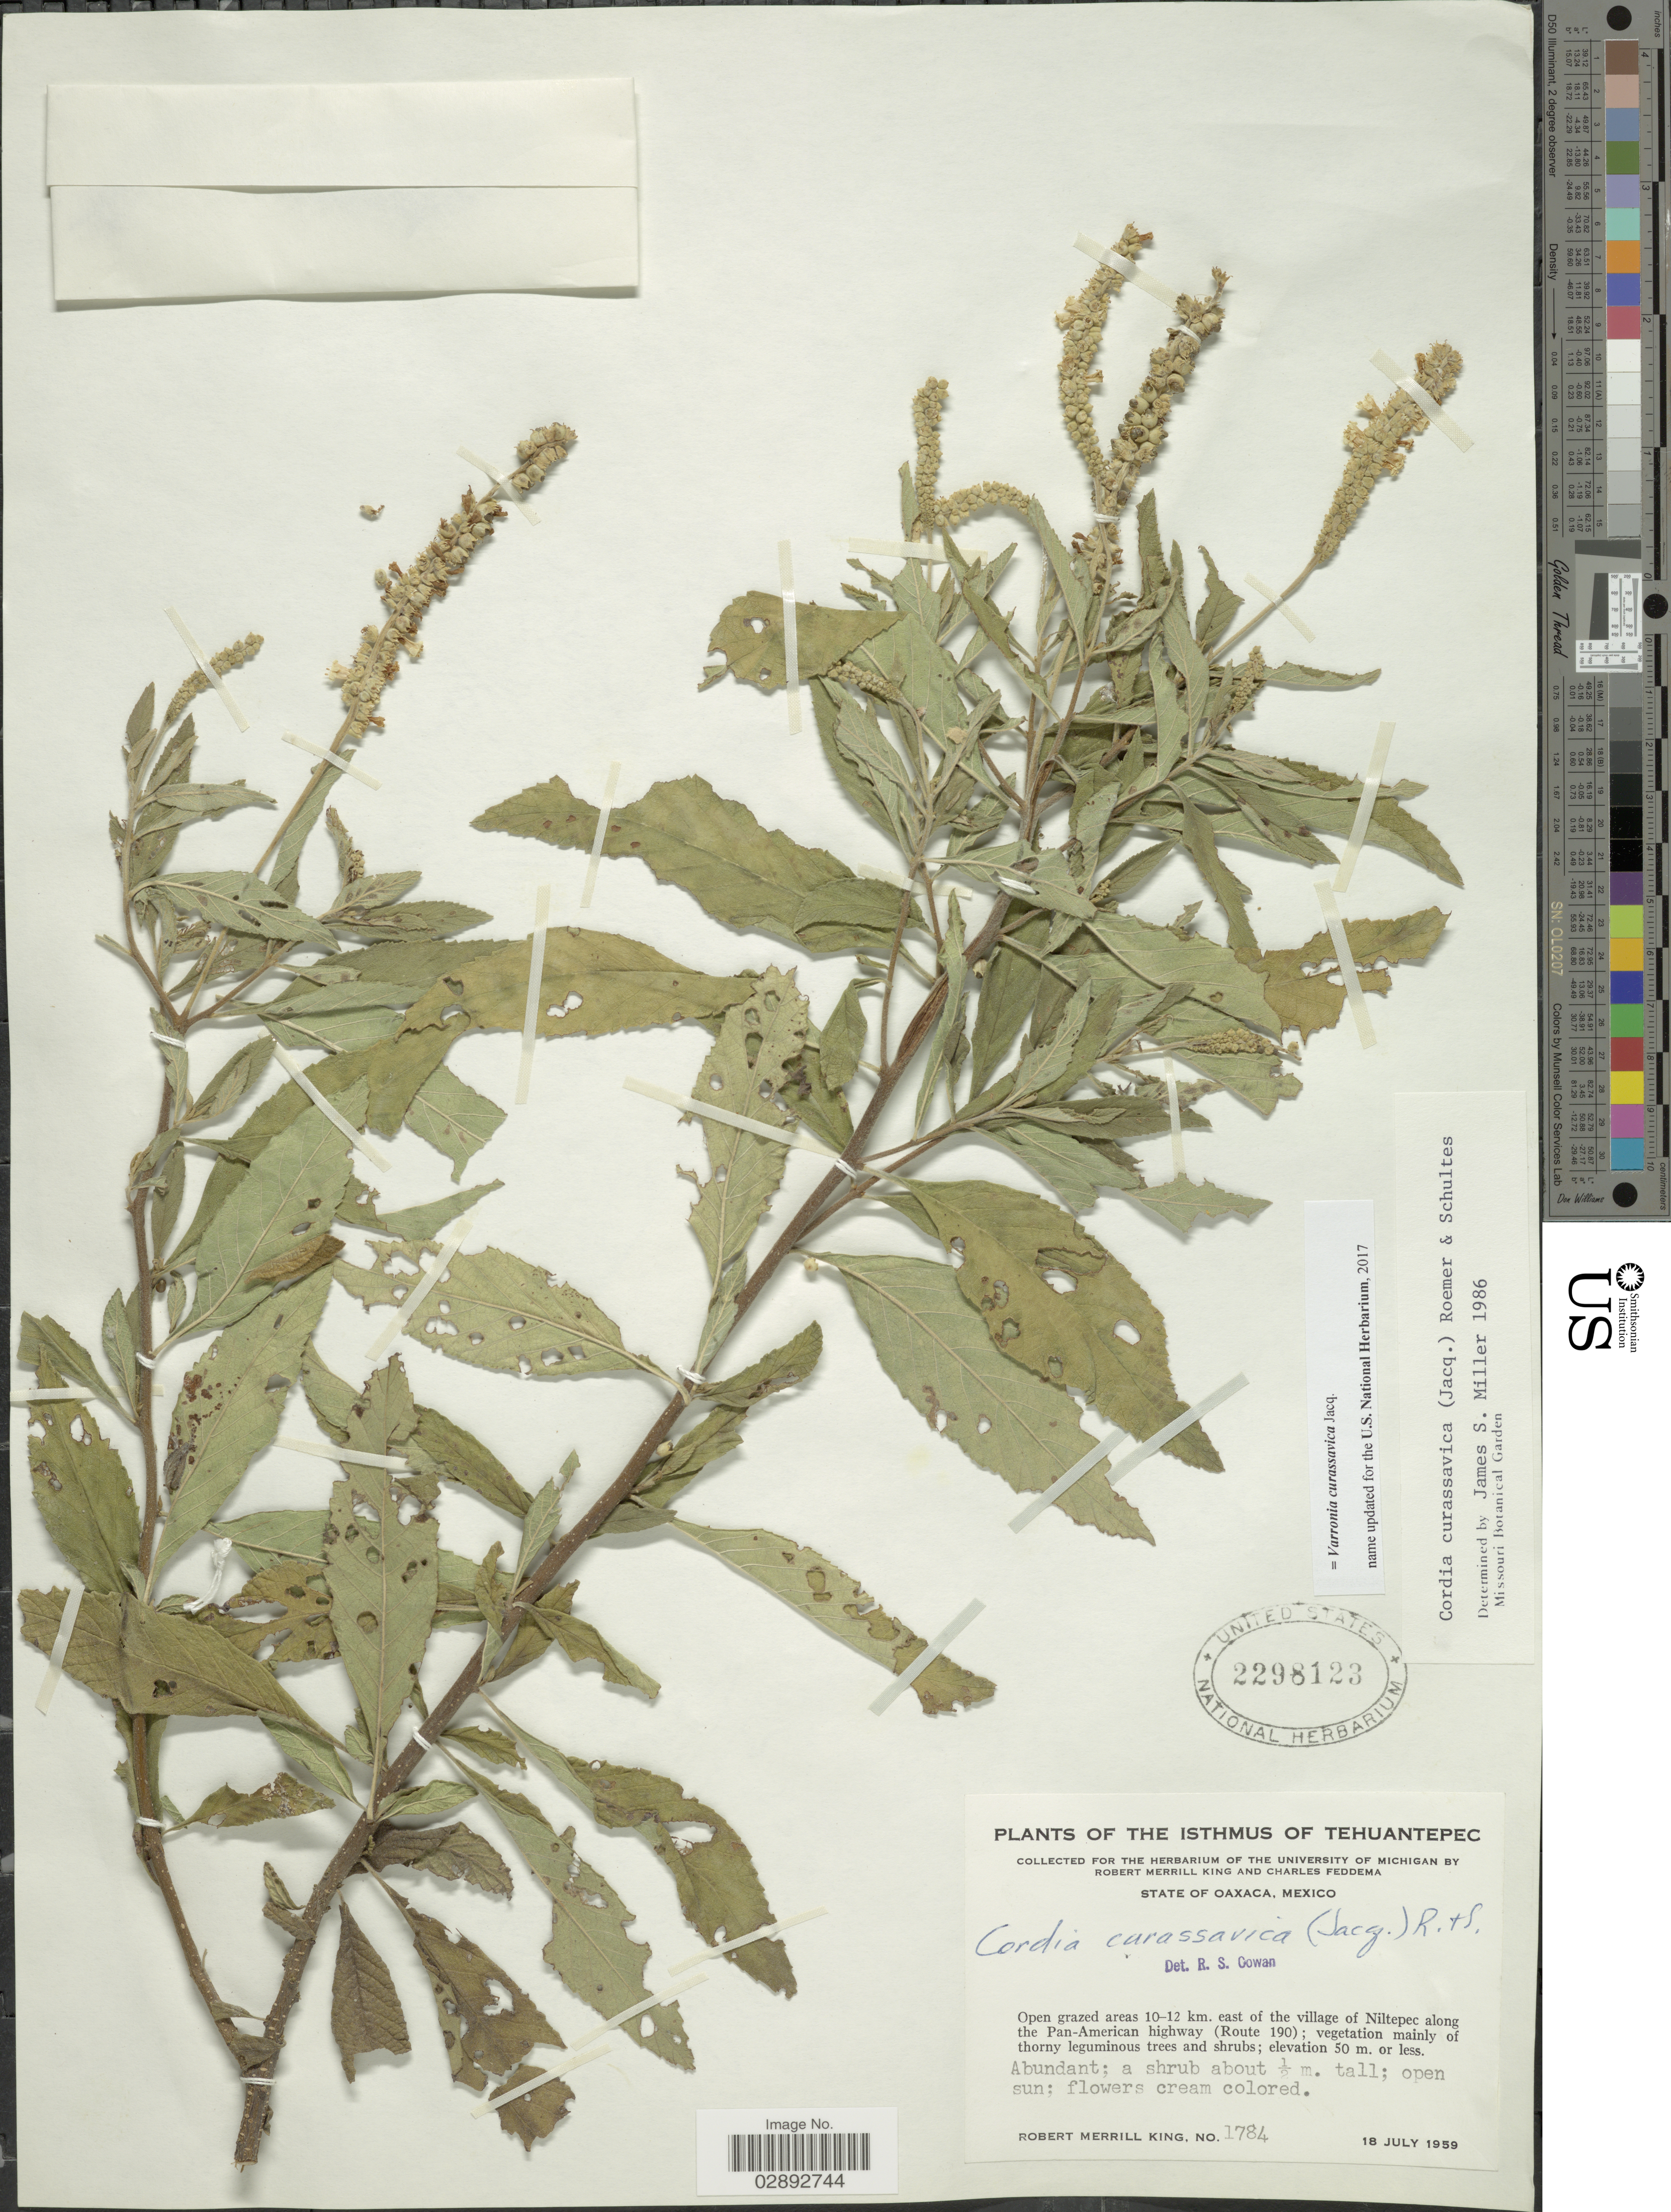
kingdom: Plantae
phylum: Tracheophyta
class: Magnoliopsida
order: Boraginales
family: Cordiaceae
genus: Varronia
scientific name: Varronia curassavica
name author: Jacq.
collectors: R. M. King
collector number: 1784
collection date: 1959-07-18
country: Mexico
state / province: Oaxaca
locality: Isthmus of Tehuantepec. State of Oaxaca. Open grazed areas 10-12 km. east of the village of Niltepec along the Pan-American highway (Route 190).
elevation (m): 50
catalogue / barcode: US 2298123